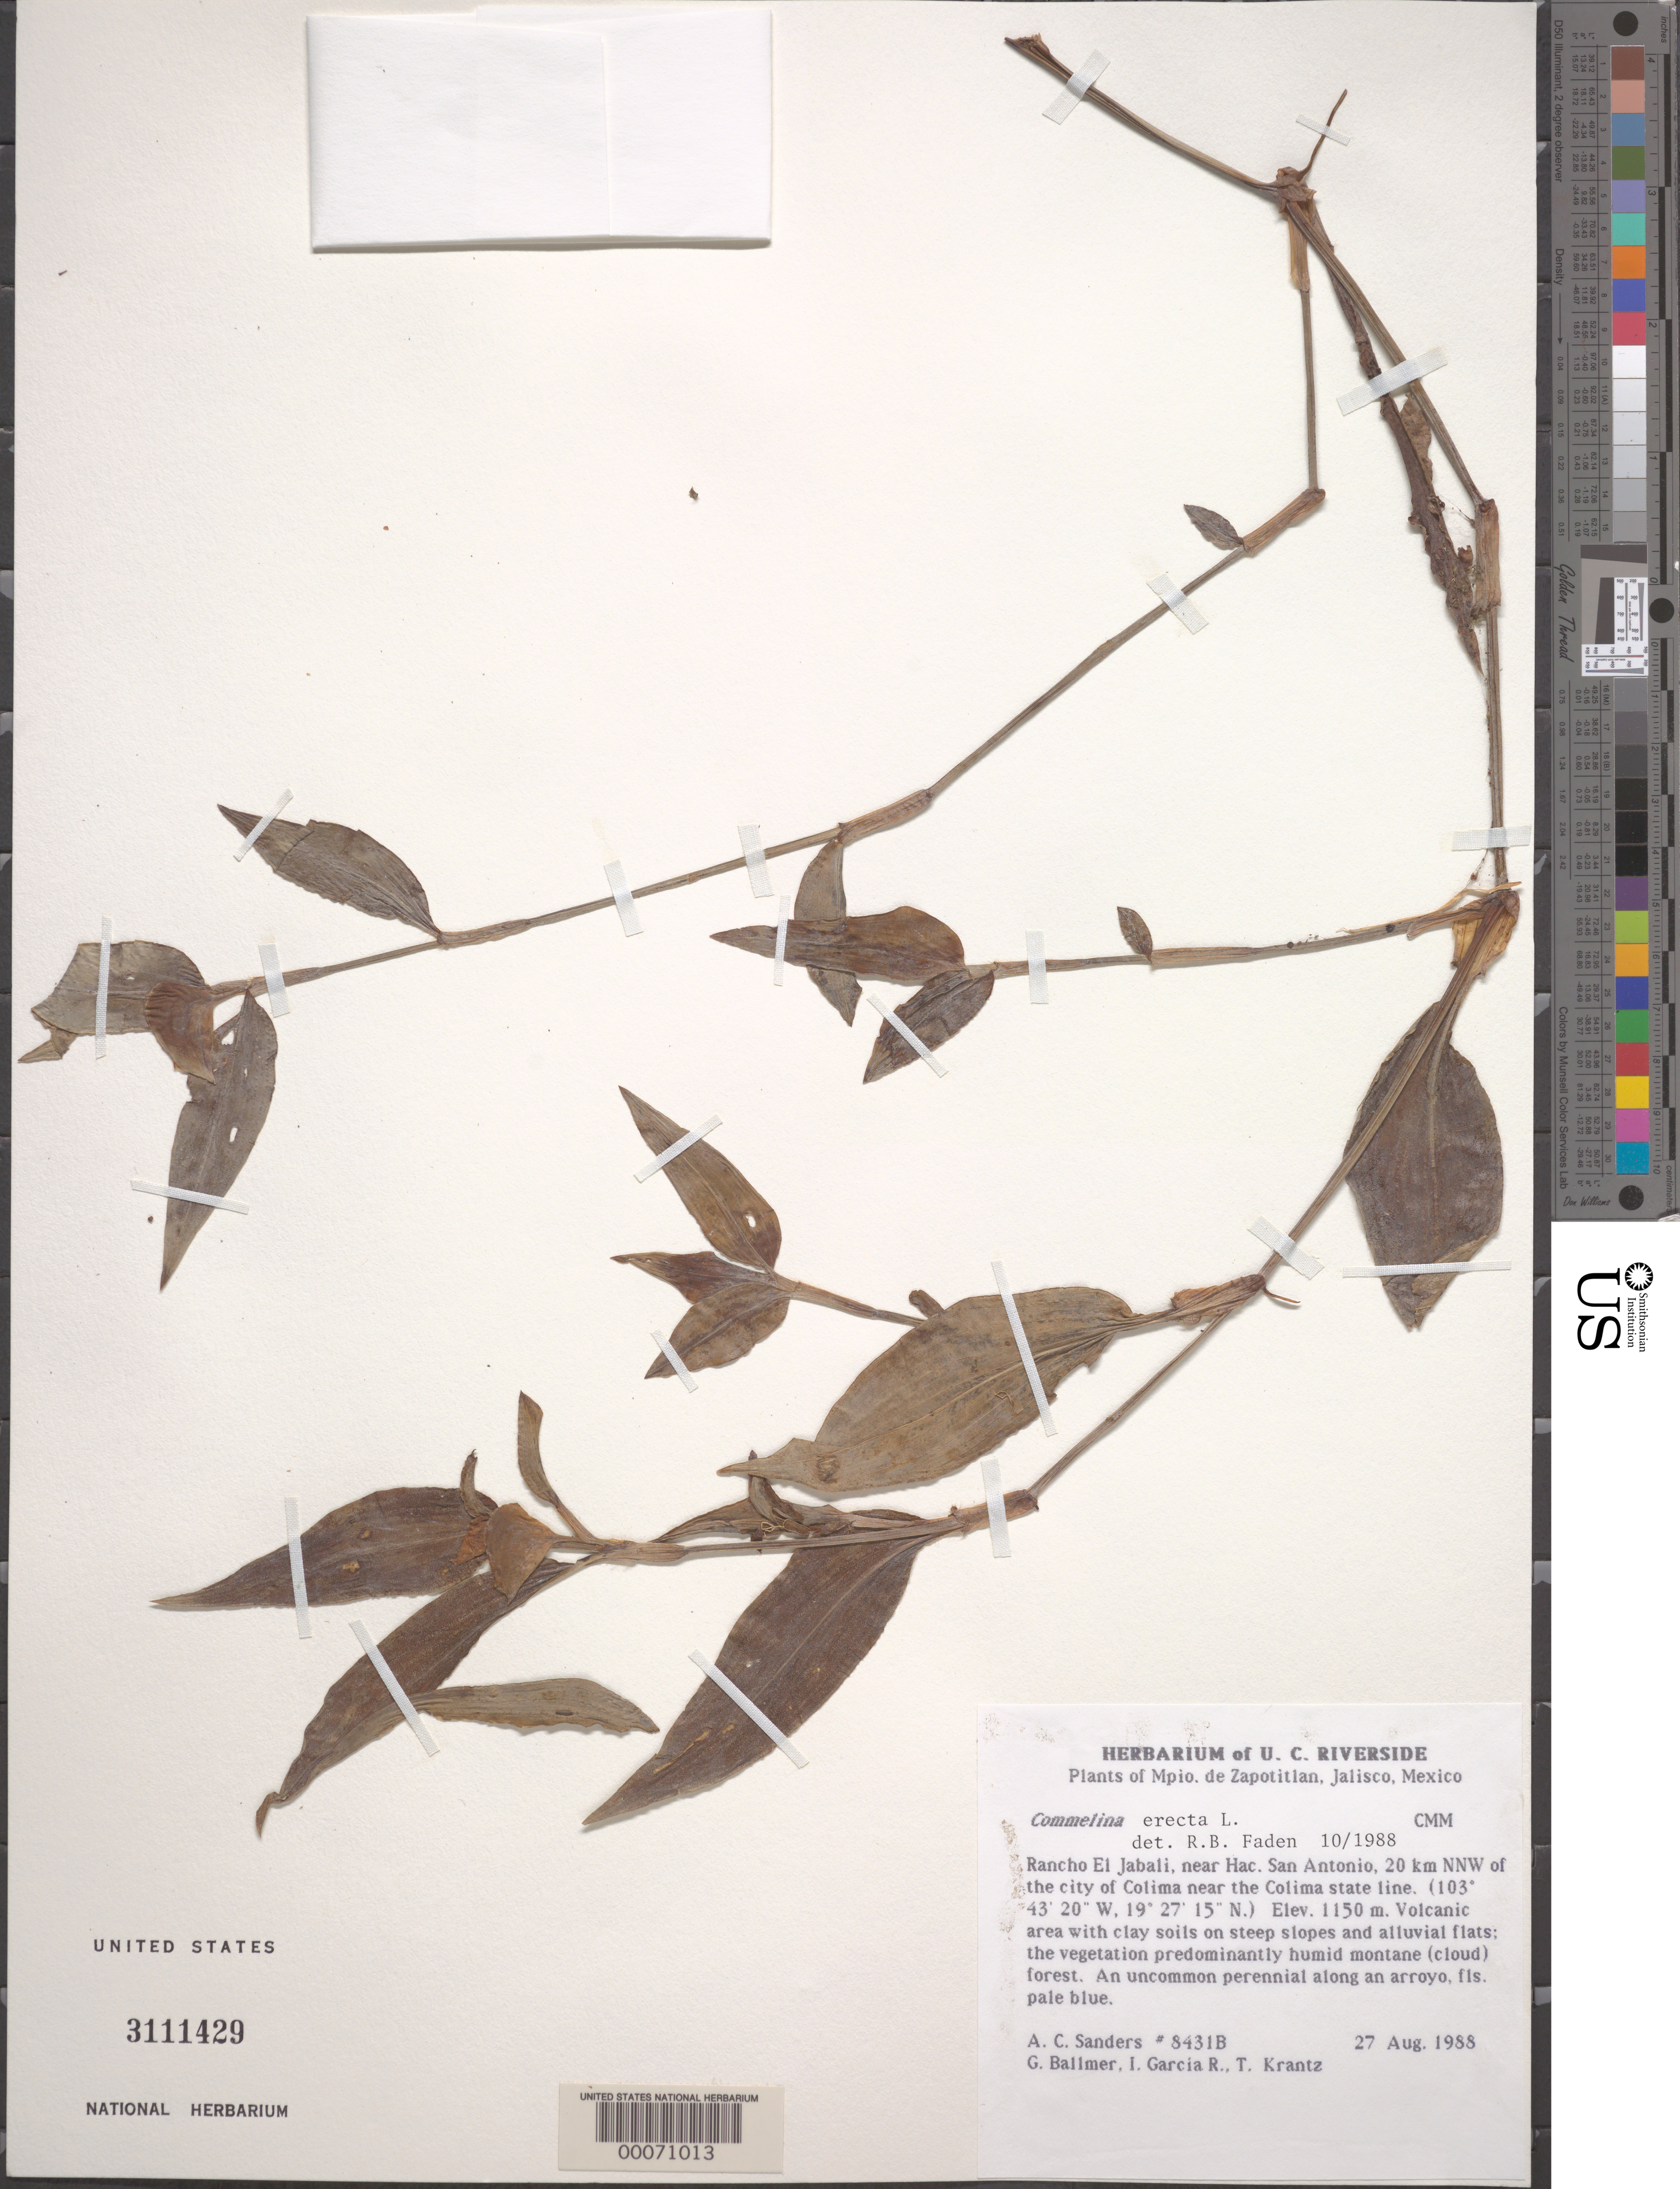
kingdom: Plantae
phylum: Tracheophyta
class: Liliopsida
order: Commelinales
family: Commelinaceae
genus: Commelina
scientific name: Commelina erecta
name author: L.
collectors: A. Sanders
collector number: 8431b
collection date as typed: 27 Aug 1988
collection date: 1988-08-27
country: Mexico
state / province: Jalisco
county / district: Zapotitlán de Vadillo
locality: Zapotitlan Mun., Rancho El Jabali, near Hac. San Antonio 20 km NNW of city of Colima near Colima state line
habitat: Volcanic area with clay soils on steep slopes and alluvial flats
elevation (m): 1150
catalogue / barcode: US 3111429